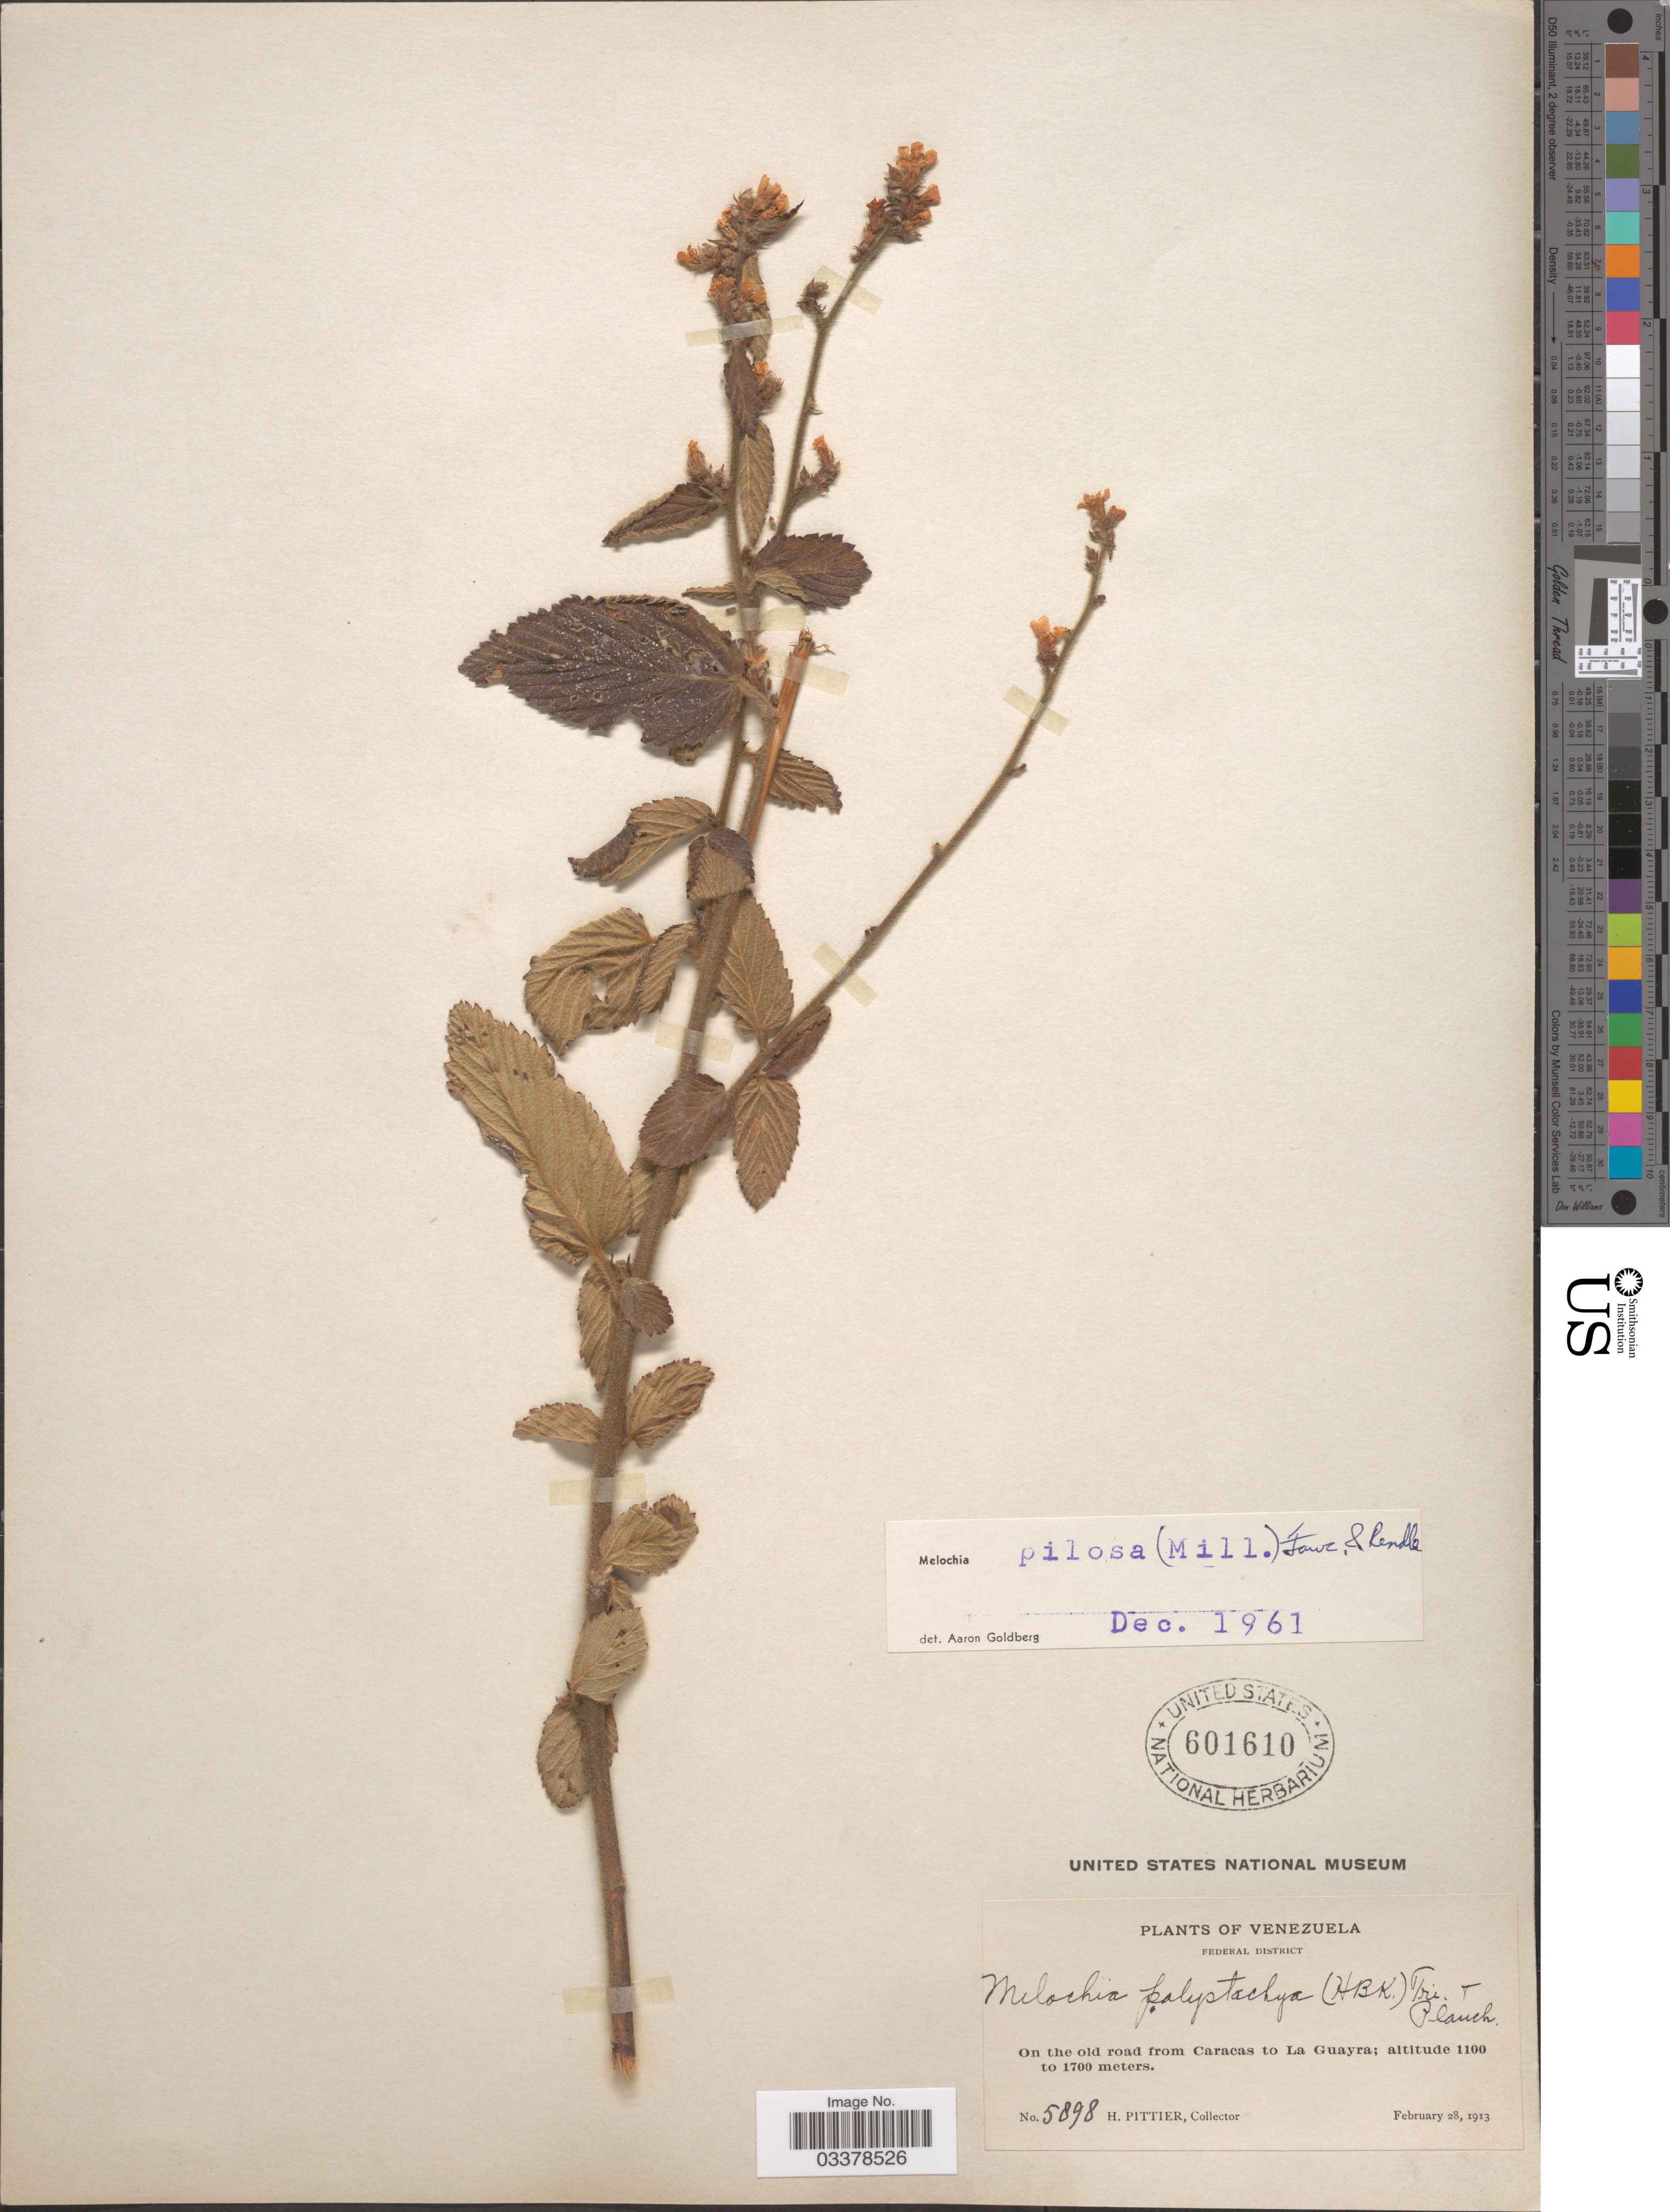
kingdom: Plantae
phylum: Tracheophyta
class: Magnoliopsida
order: Malvales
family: Malvaceae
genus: Melochia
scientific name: Melochia pilosa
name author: (Mill.) Fawc. & Rendle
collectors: H. F. Pittier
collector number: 5898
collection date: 1913-02-28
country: Venezuela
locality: Federal District. On the old road from Caracas to La Guayra.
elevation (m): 1100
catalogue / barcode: US 601610